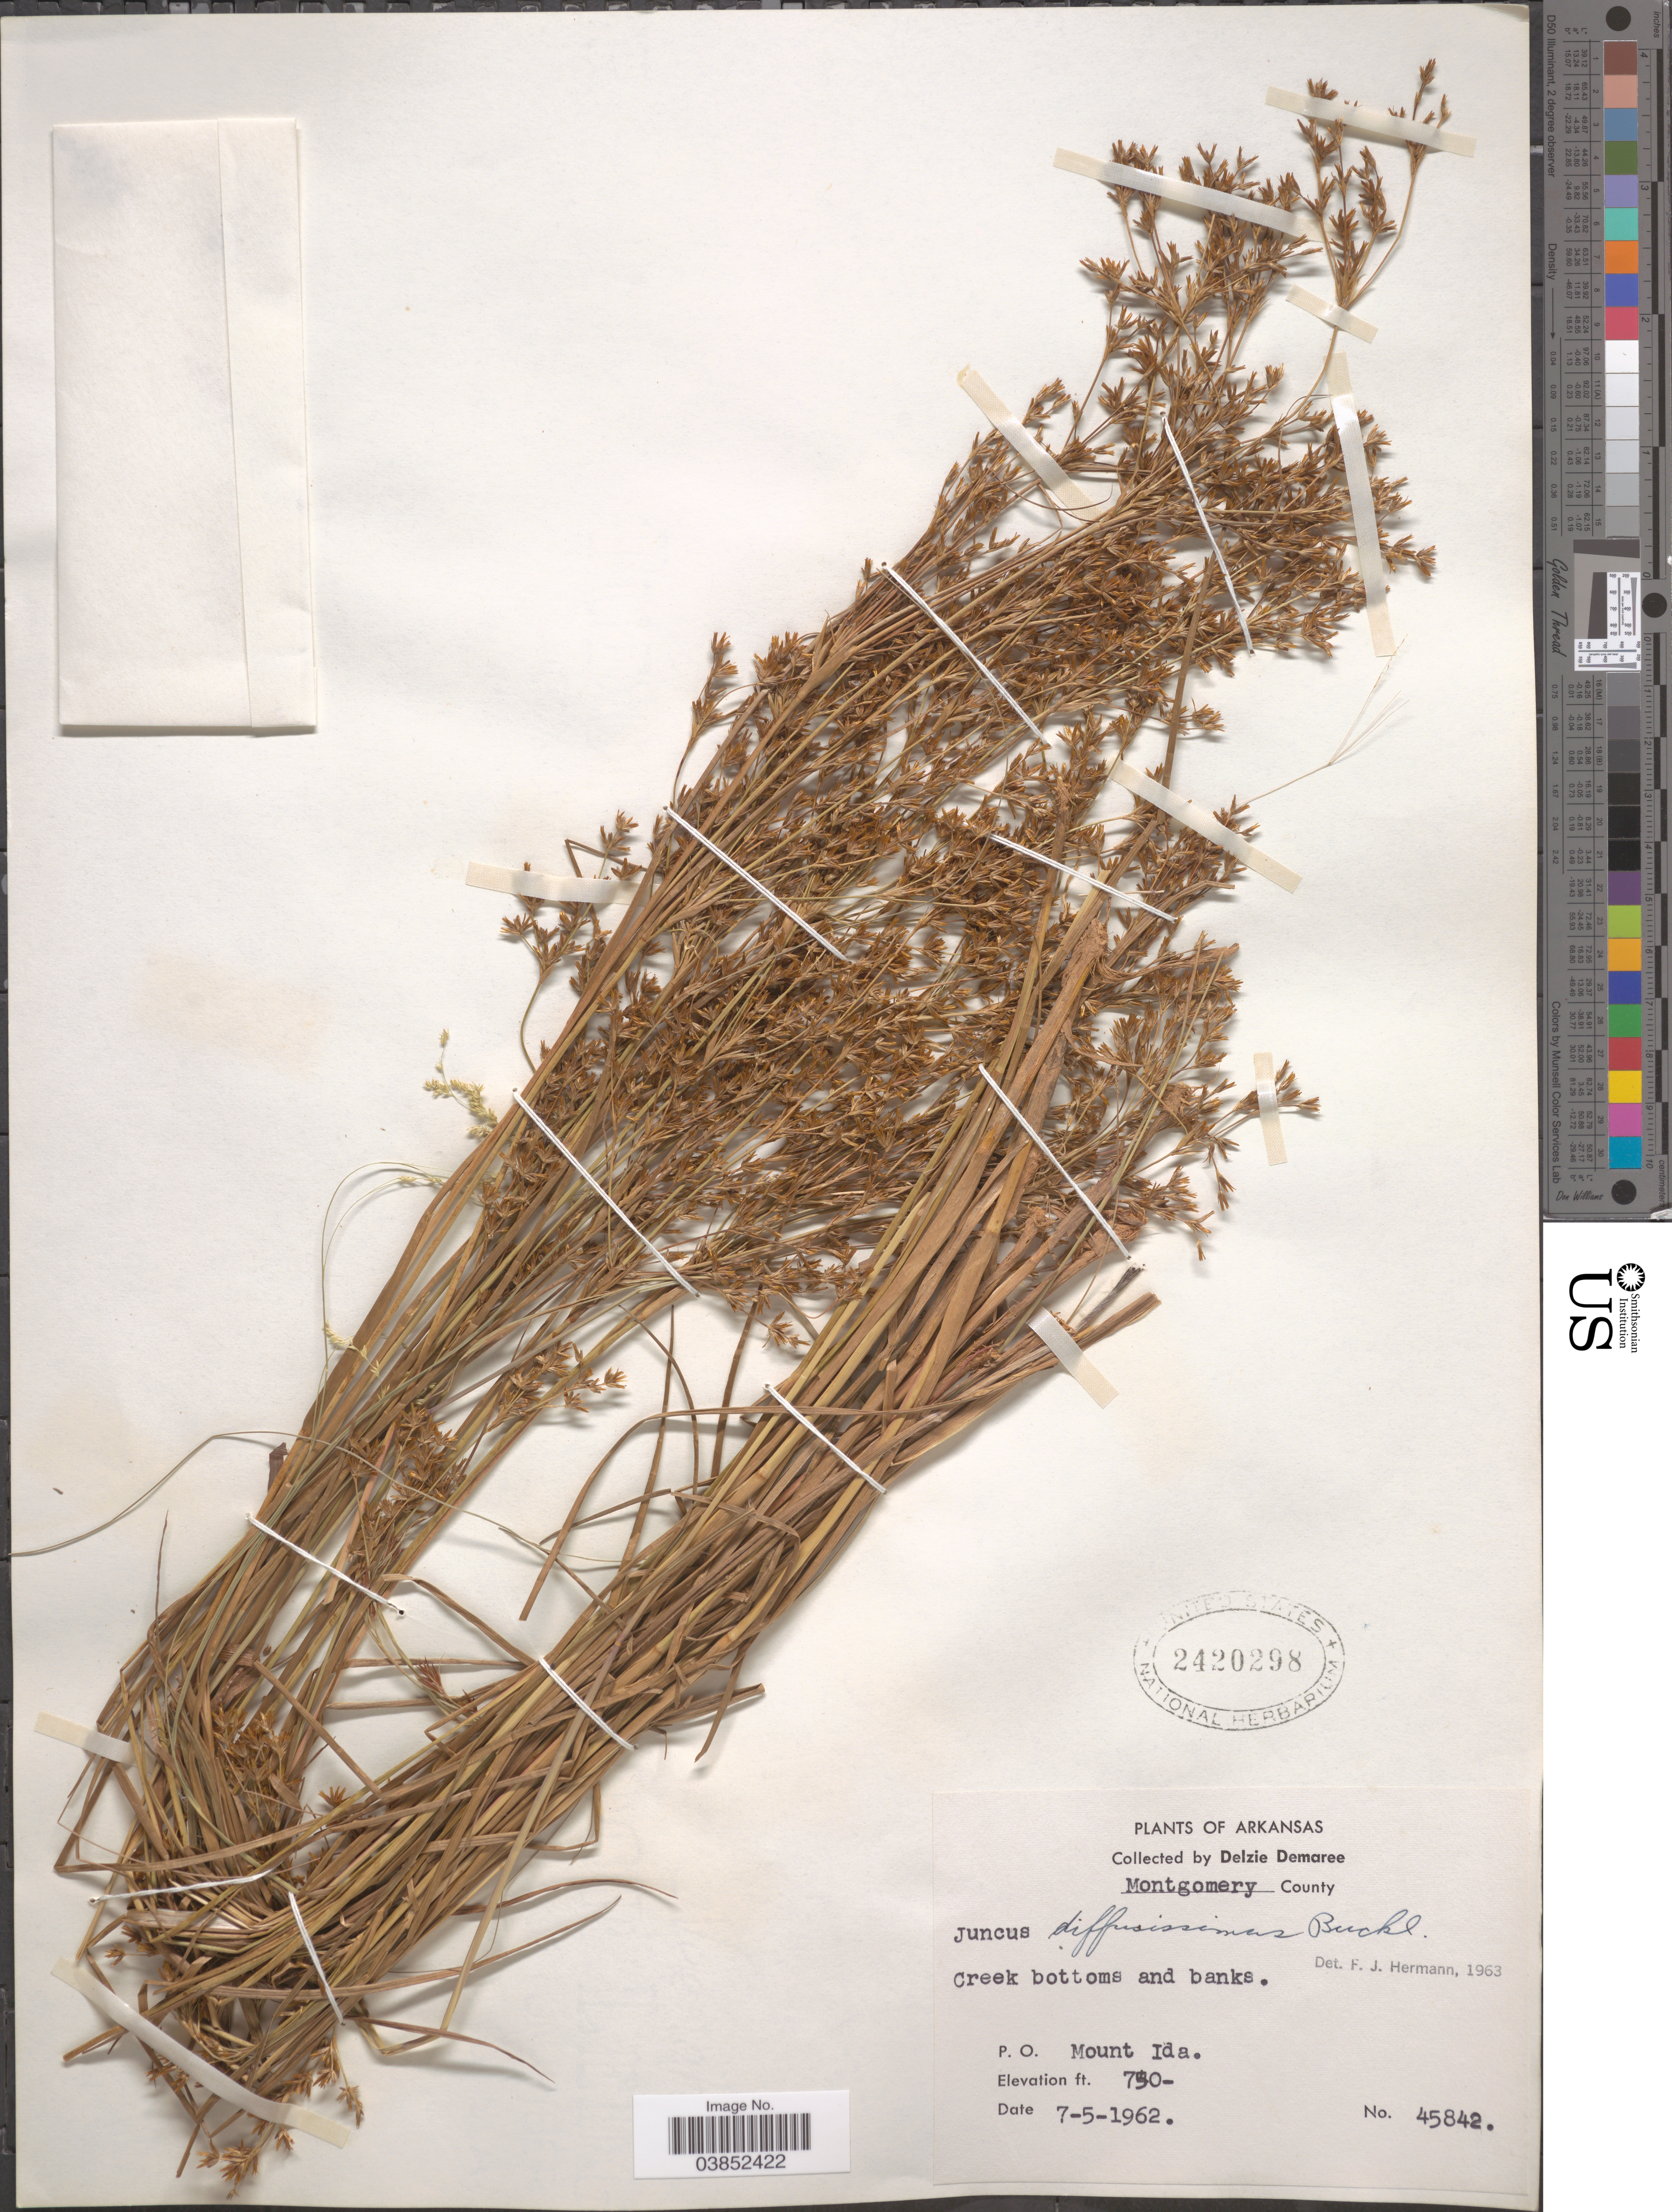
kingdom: Plantae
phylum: Tracheophyta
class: Liliopsida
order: Poales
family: Juncaceae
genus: Juncus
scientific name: Juncus diffusissimus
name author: Buckley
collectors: D. Demaree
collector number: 45842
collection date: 1962-07-05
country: United States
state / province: Arkansas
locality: Montgomery County. P. O. Mount Ida.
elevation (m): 229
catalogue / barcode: US 2420298